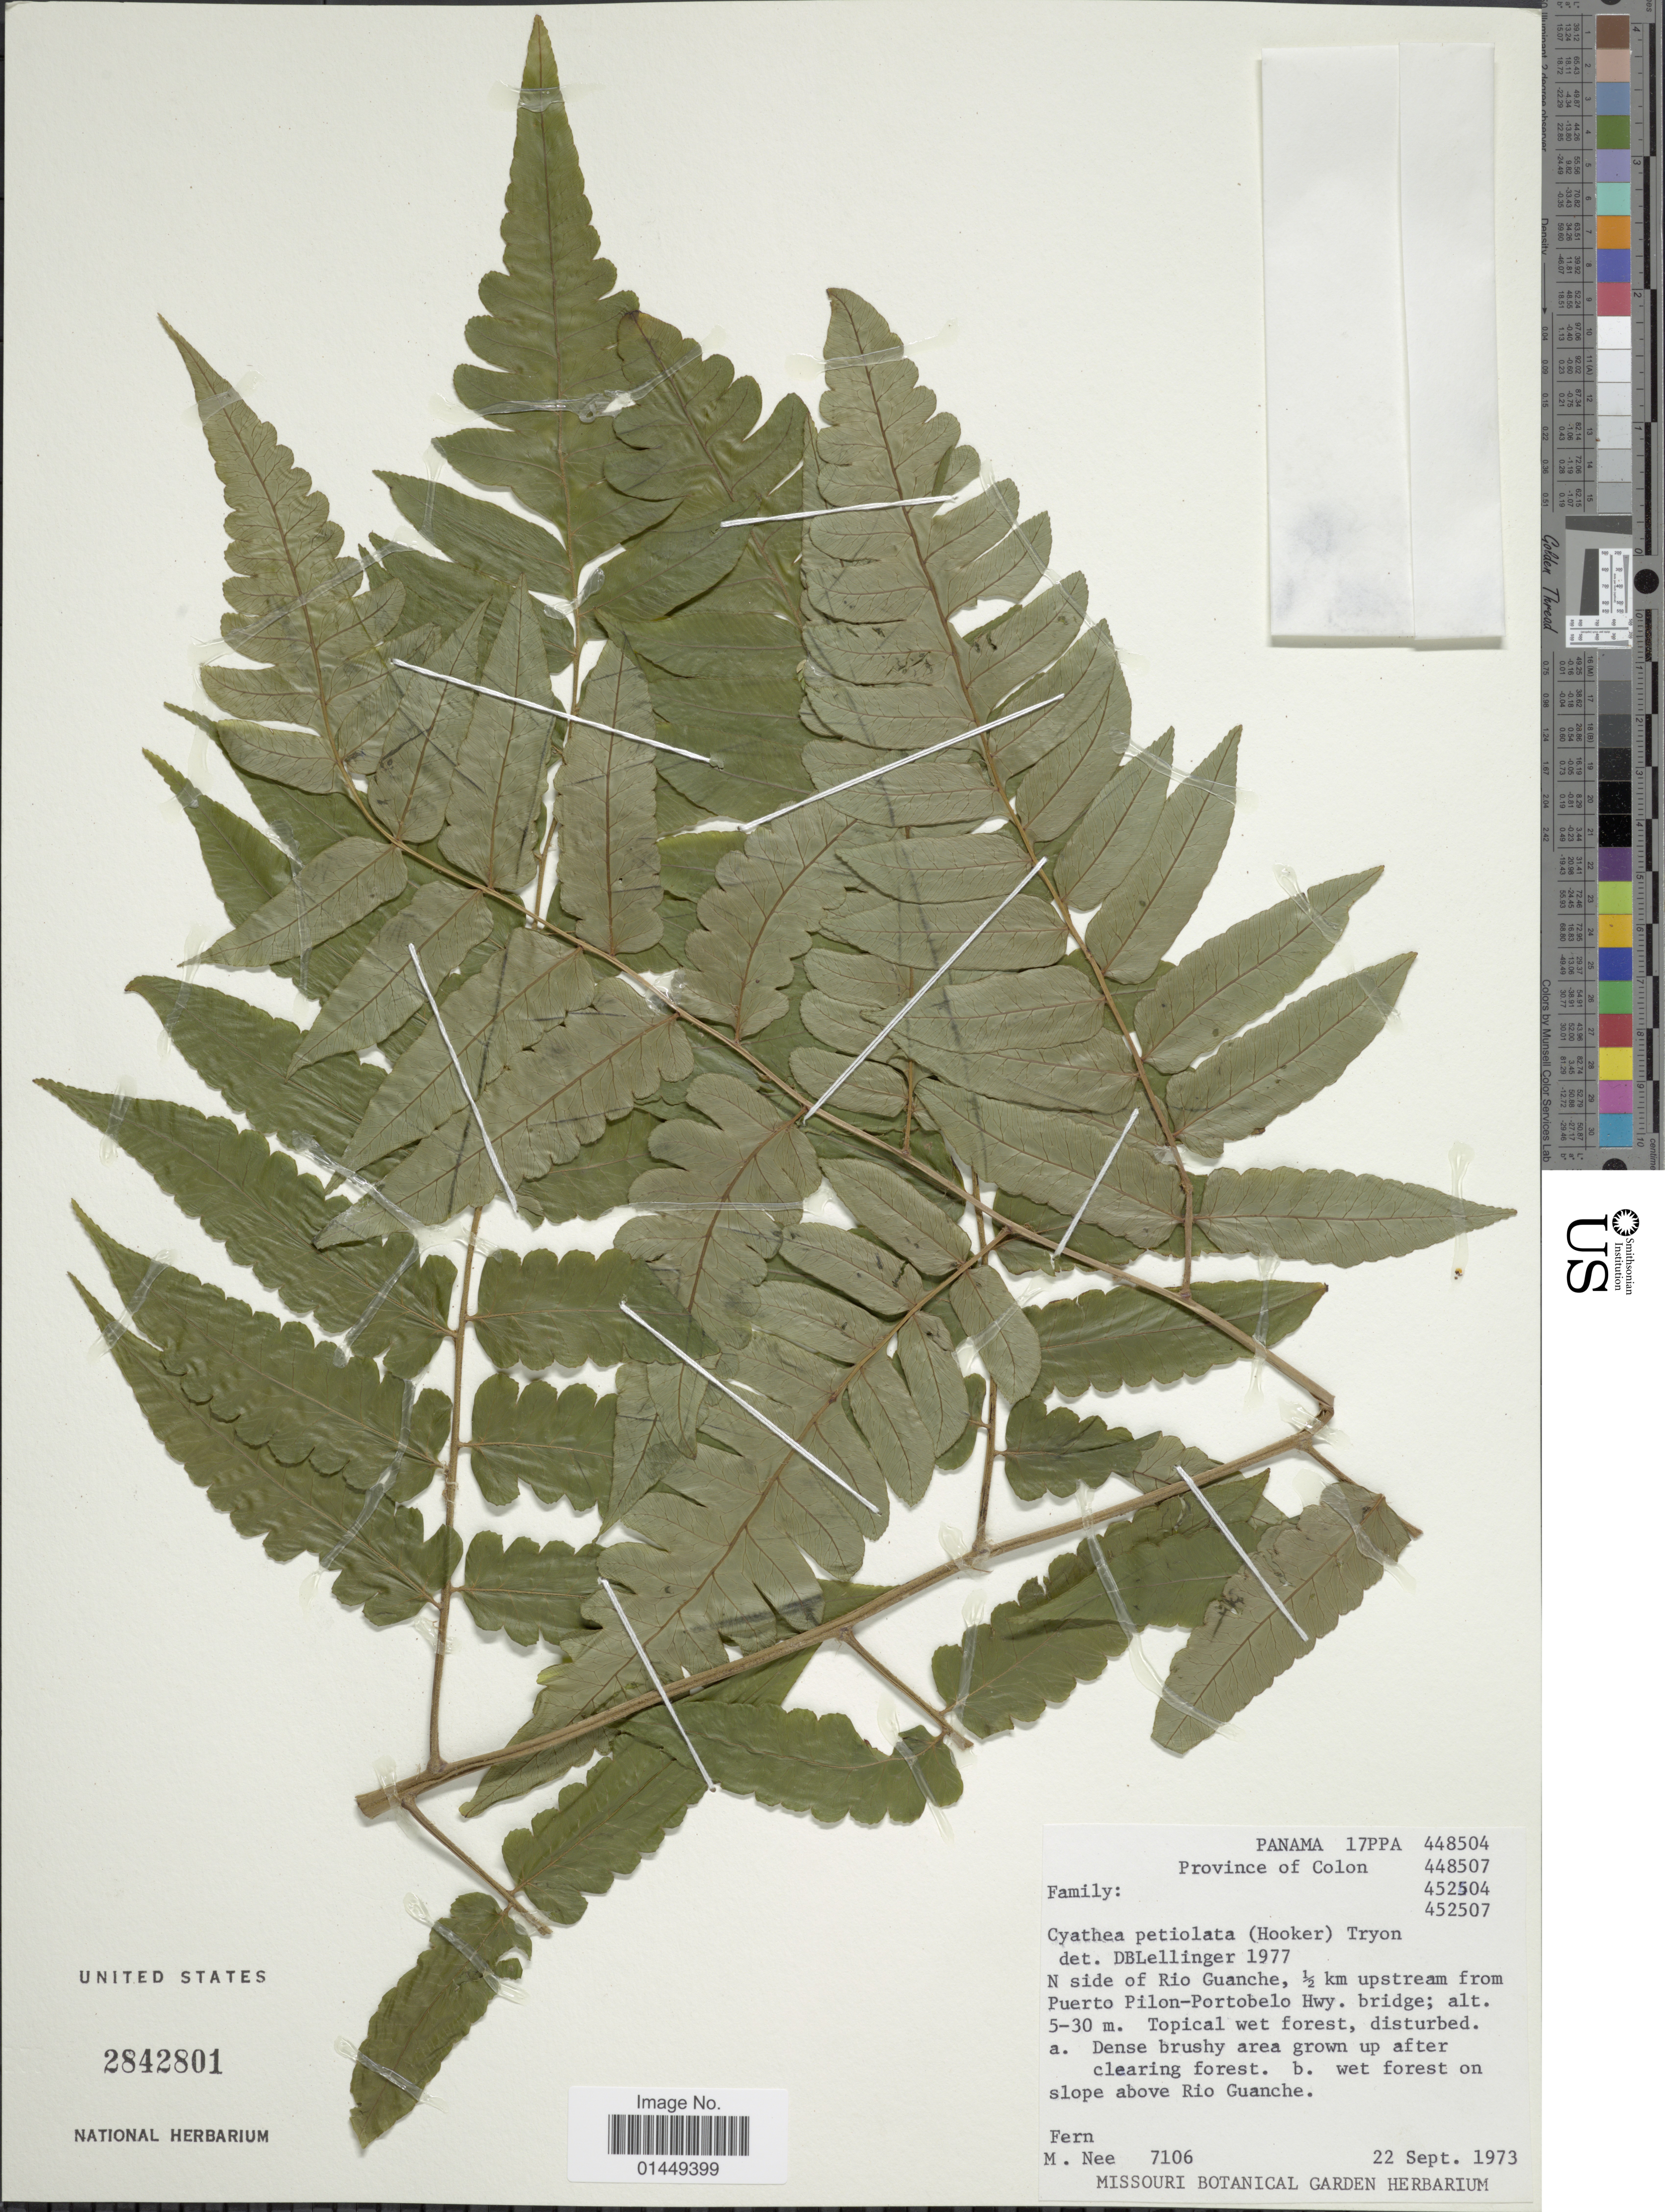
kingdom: Plantae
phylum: Tracheophyta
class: Polypodiopsida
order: Cyatheales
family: Cyatheaceae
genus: Cyathea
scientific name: Cyathea petiolata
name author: (Hook.) R.M. Tryon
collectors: M. Nee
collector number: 7106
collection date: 1973-09-22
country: Panama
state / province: Colón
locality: Province of Colon. N side of Rio Guanche, ½ km upstream from Puerto Pilon-Portobelo Hwy. bridge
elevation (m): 5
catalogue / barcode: US 2842801